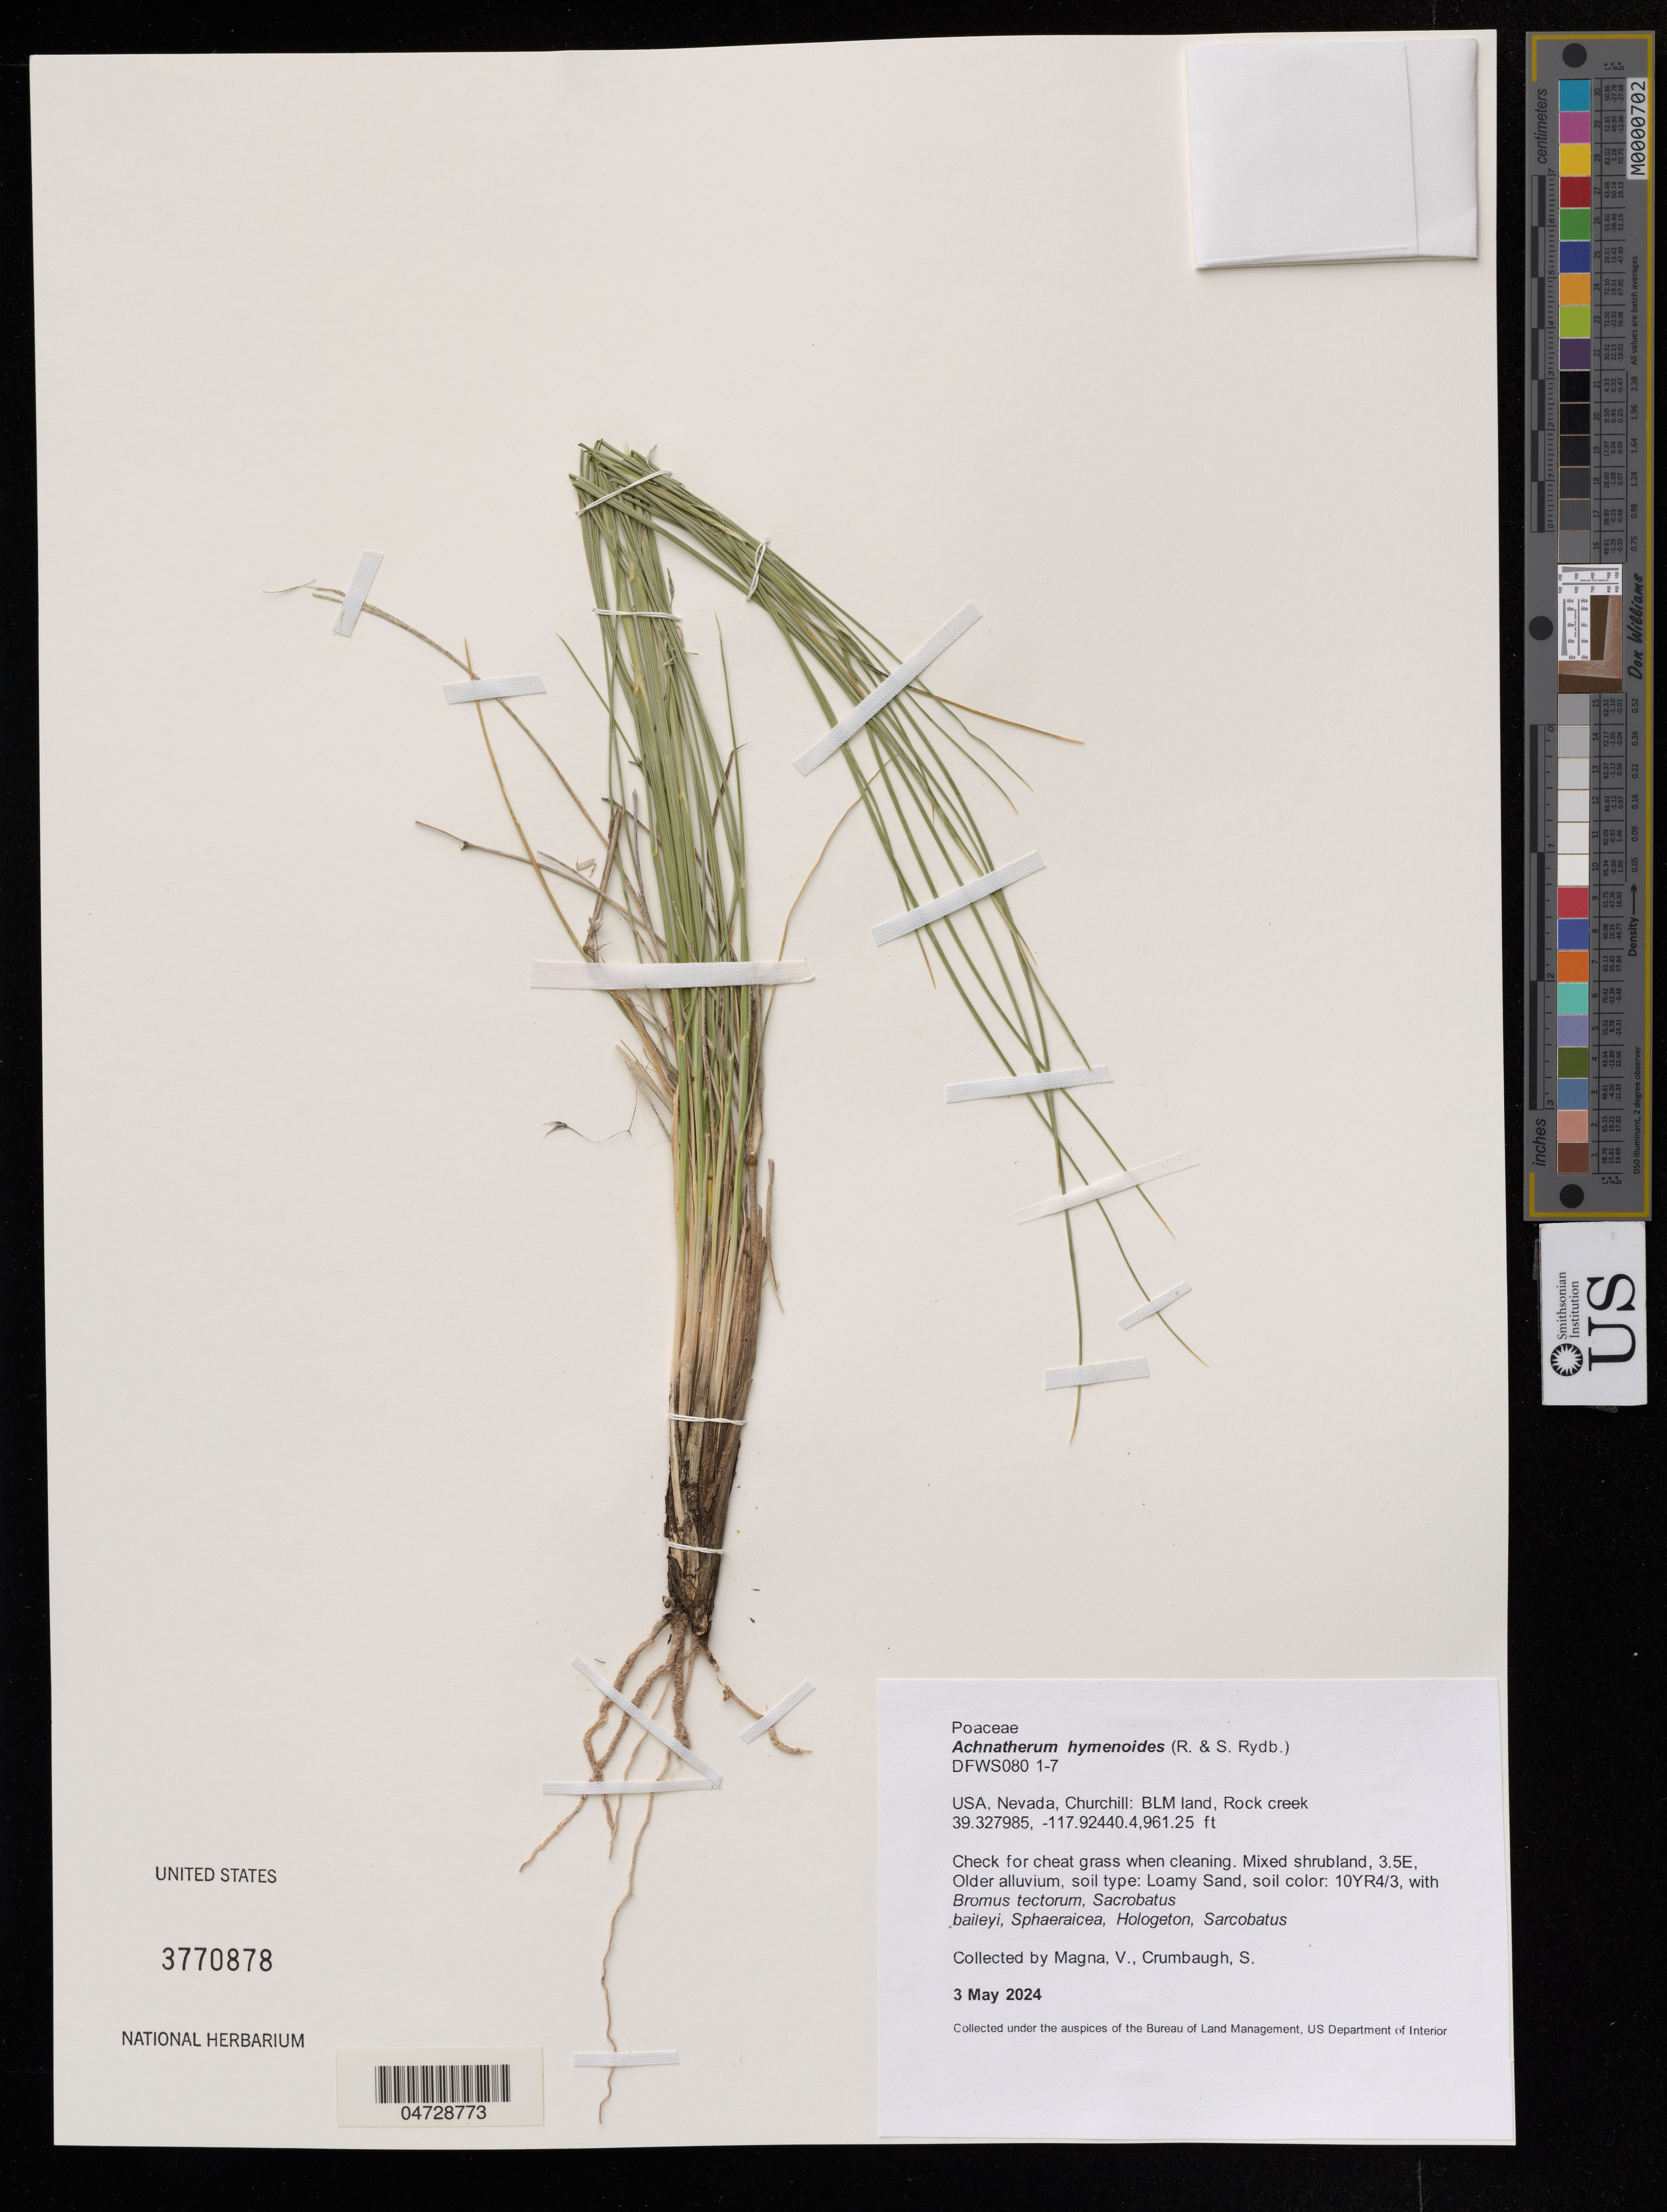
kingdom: Plantae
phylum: Tracheophyta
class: Liliopsida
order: Poales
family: Poaceae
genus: Achnatherum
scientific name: Achnatherum hymenoides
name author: (Roem. & Schult.) Barkworth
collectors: V. Magana & S. Crumbaug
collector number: DFWS080 1-7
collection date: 2024-05-03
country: United States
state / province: Nevada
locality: Churchill: BLM land, Rock creek.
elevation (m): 1512.19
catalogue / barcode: US 3770878